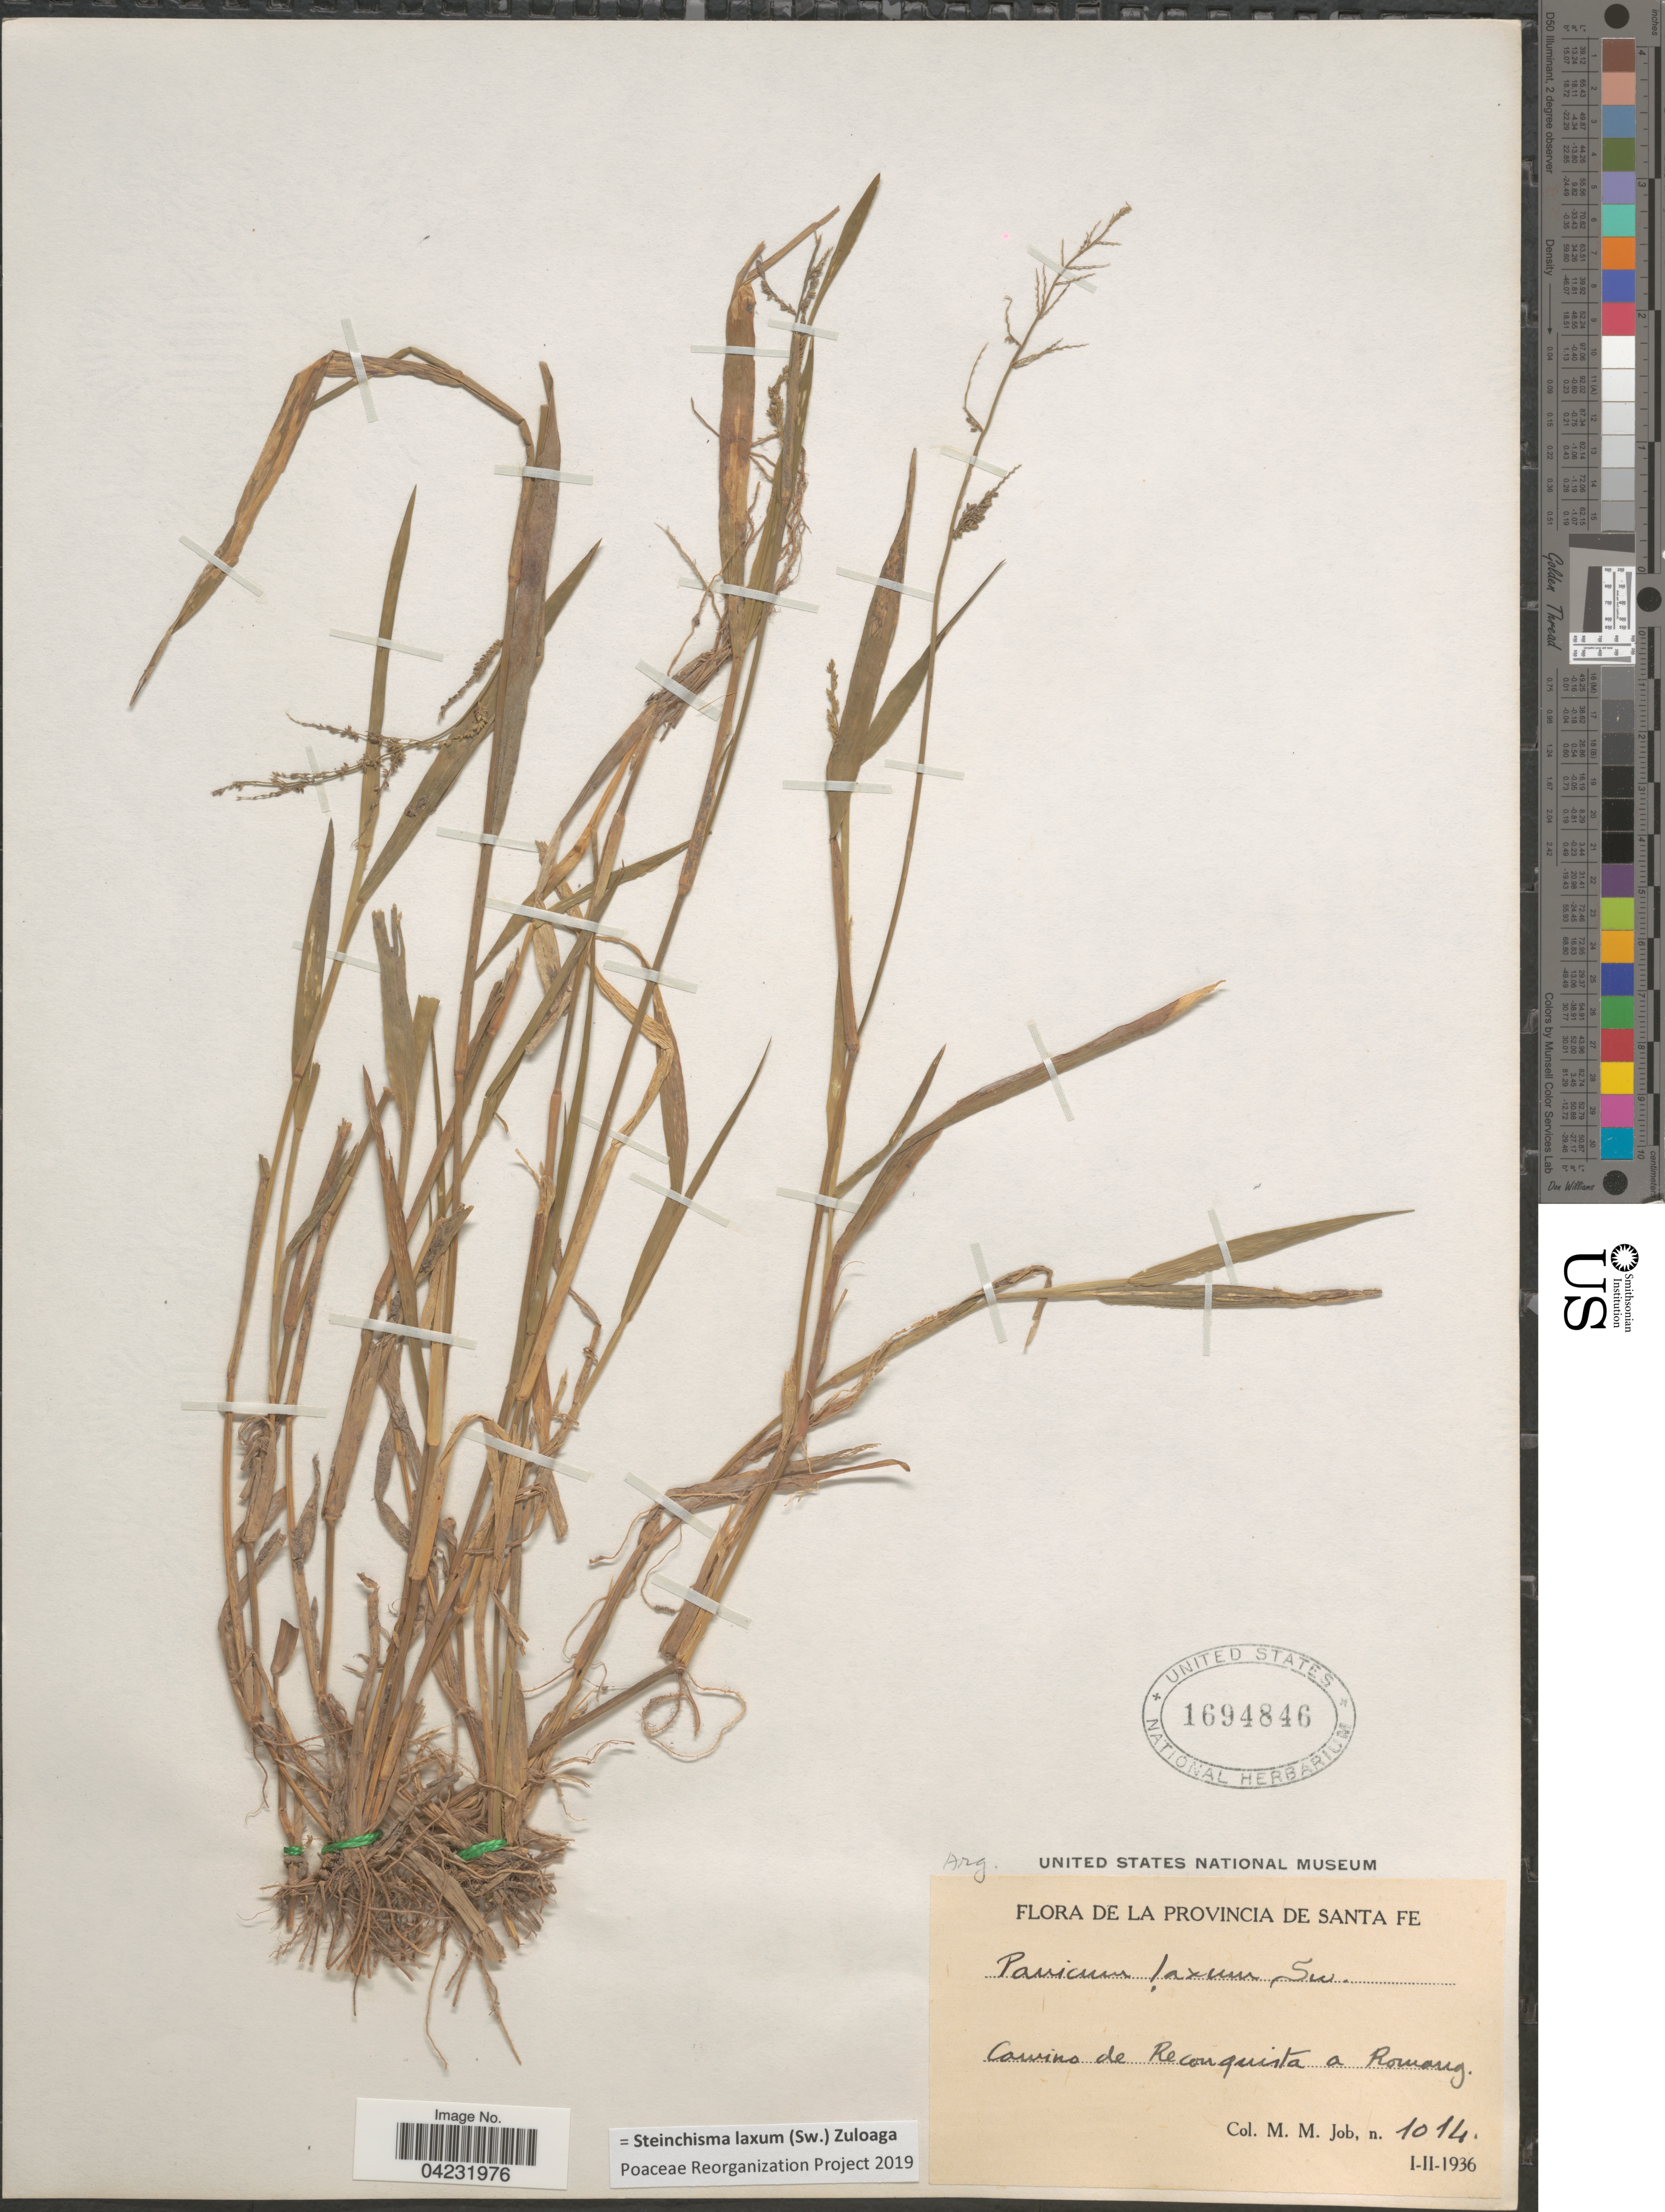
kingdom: Plantae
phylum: Tracheophyta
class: Liliopsida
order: Poales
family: Poaceae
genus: Steinchisma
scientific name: Steinchisma laxum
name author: (Sw.) Zuloaga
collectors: M. Job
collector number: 1014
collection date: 1936-02-01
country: Argentina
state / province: Santa Fe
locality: Carvino de Reconquista a Romang.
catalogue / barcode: US 1694846